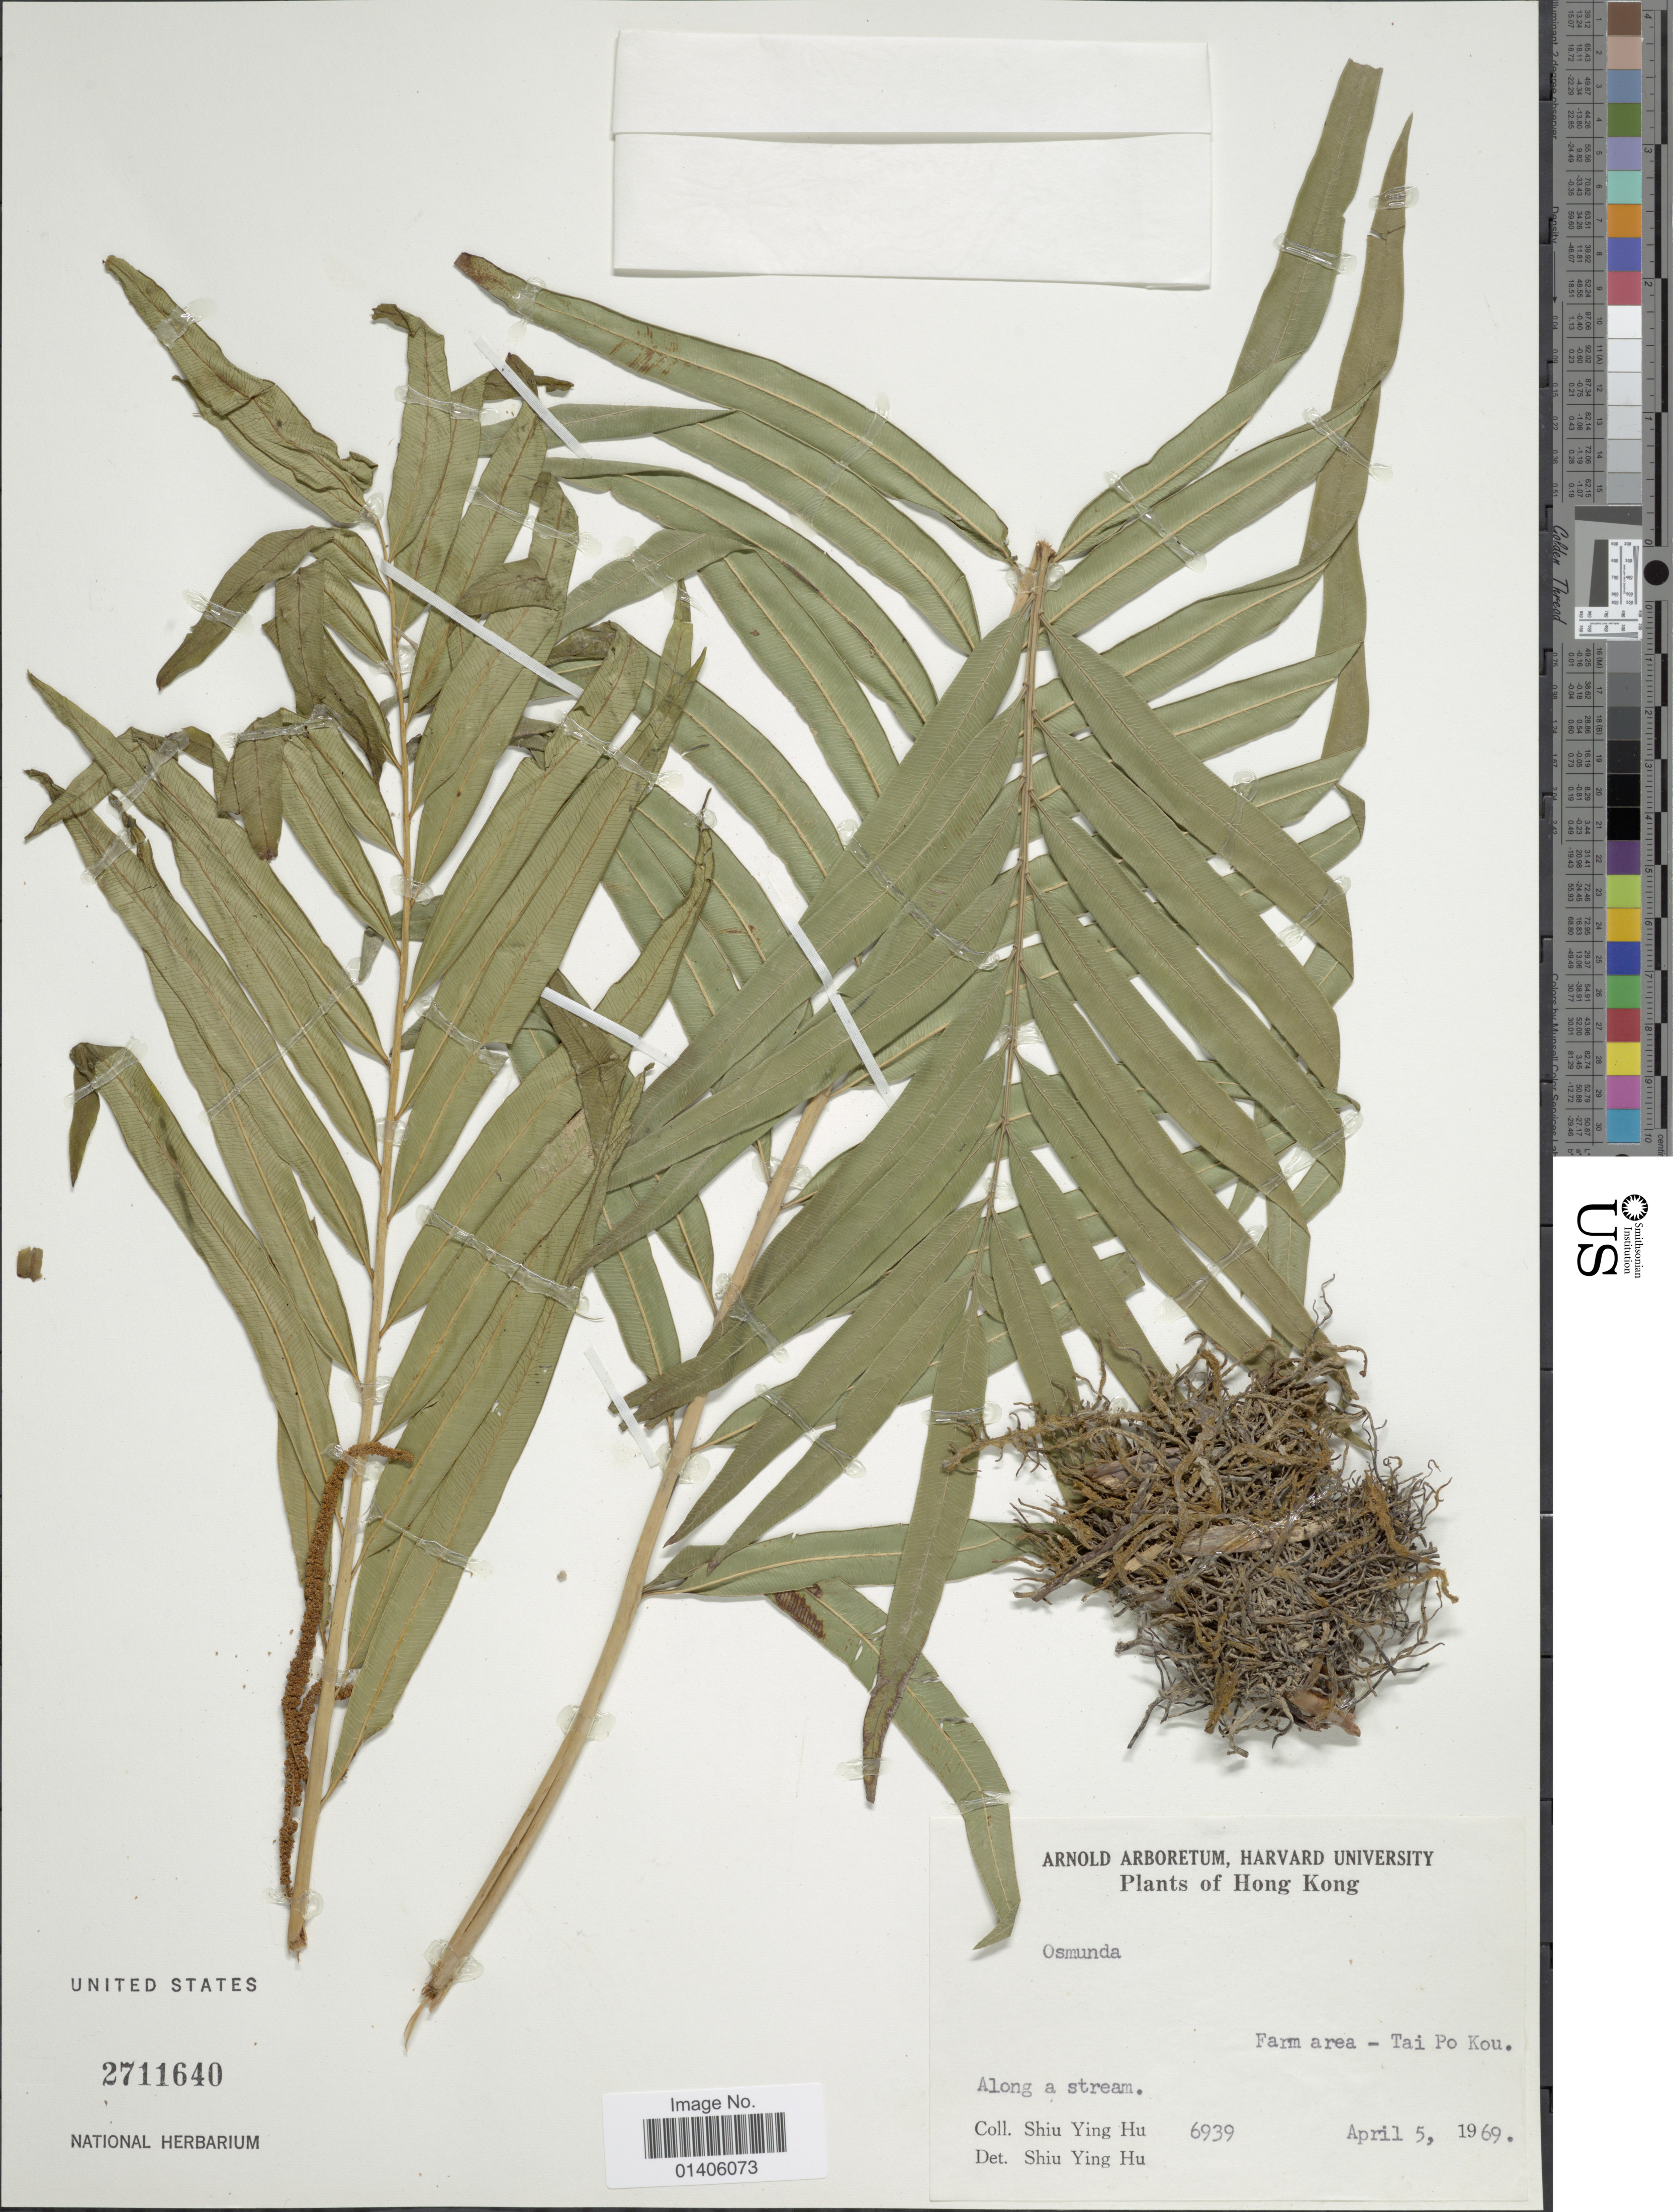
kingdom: Plantae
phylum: Tracheophyta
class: Polypodiopsida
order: Osmundales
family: Osmundaceae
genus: Osmunda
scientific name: Osmunda javanica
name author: Blume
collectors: S. Y. Hu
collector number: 6939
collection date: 1969-04-05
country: China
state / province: Hong Kong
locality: Farm area - Tai Po Kou, Along stream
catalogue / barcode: US 2711640